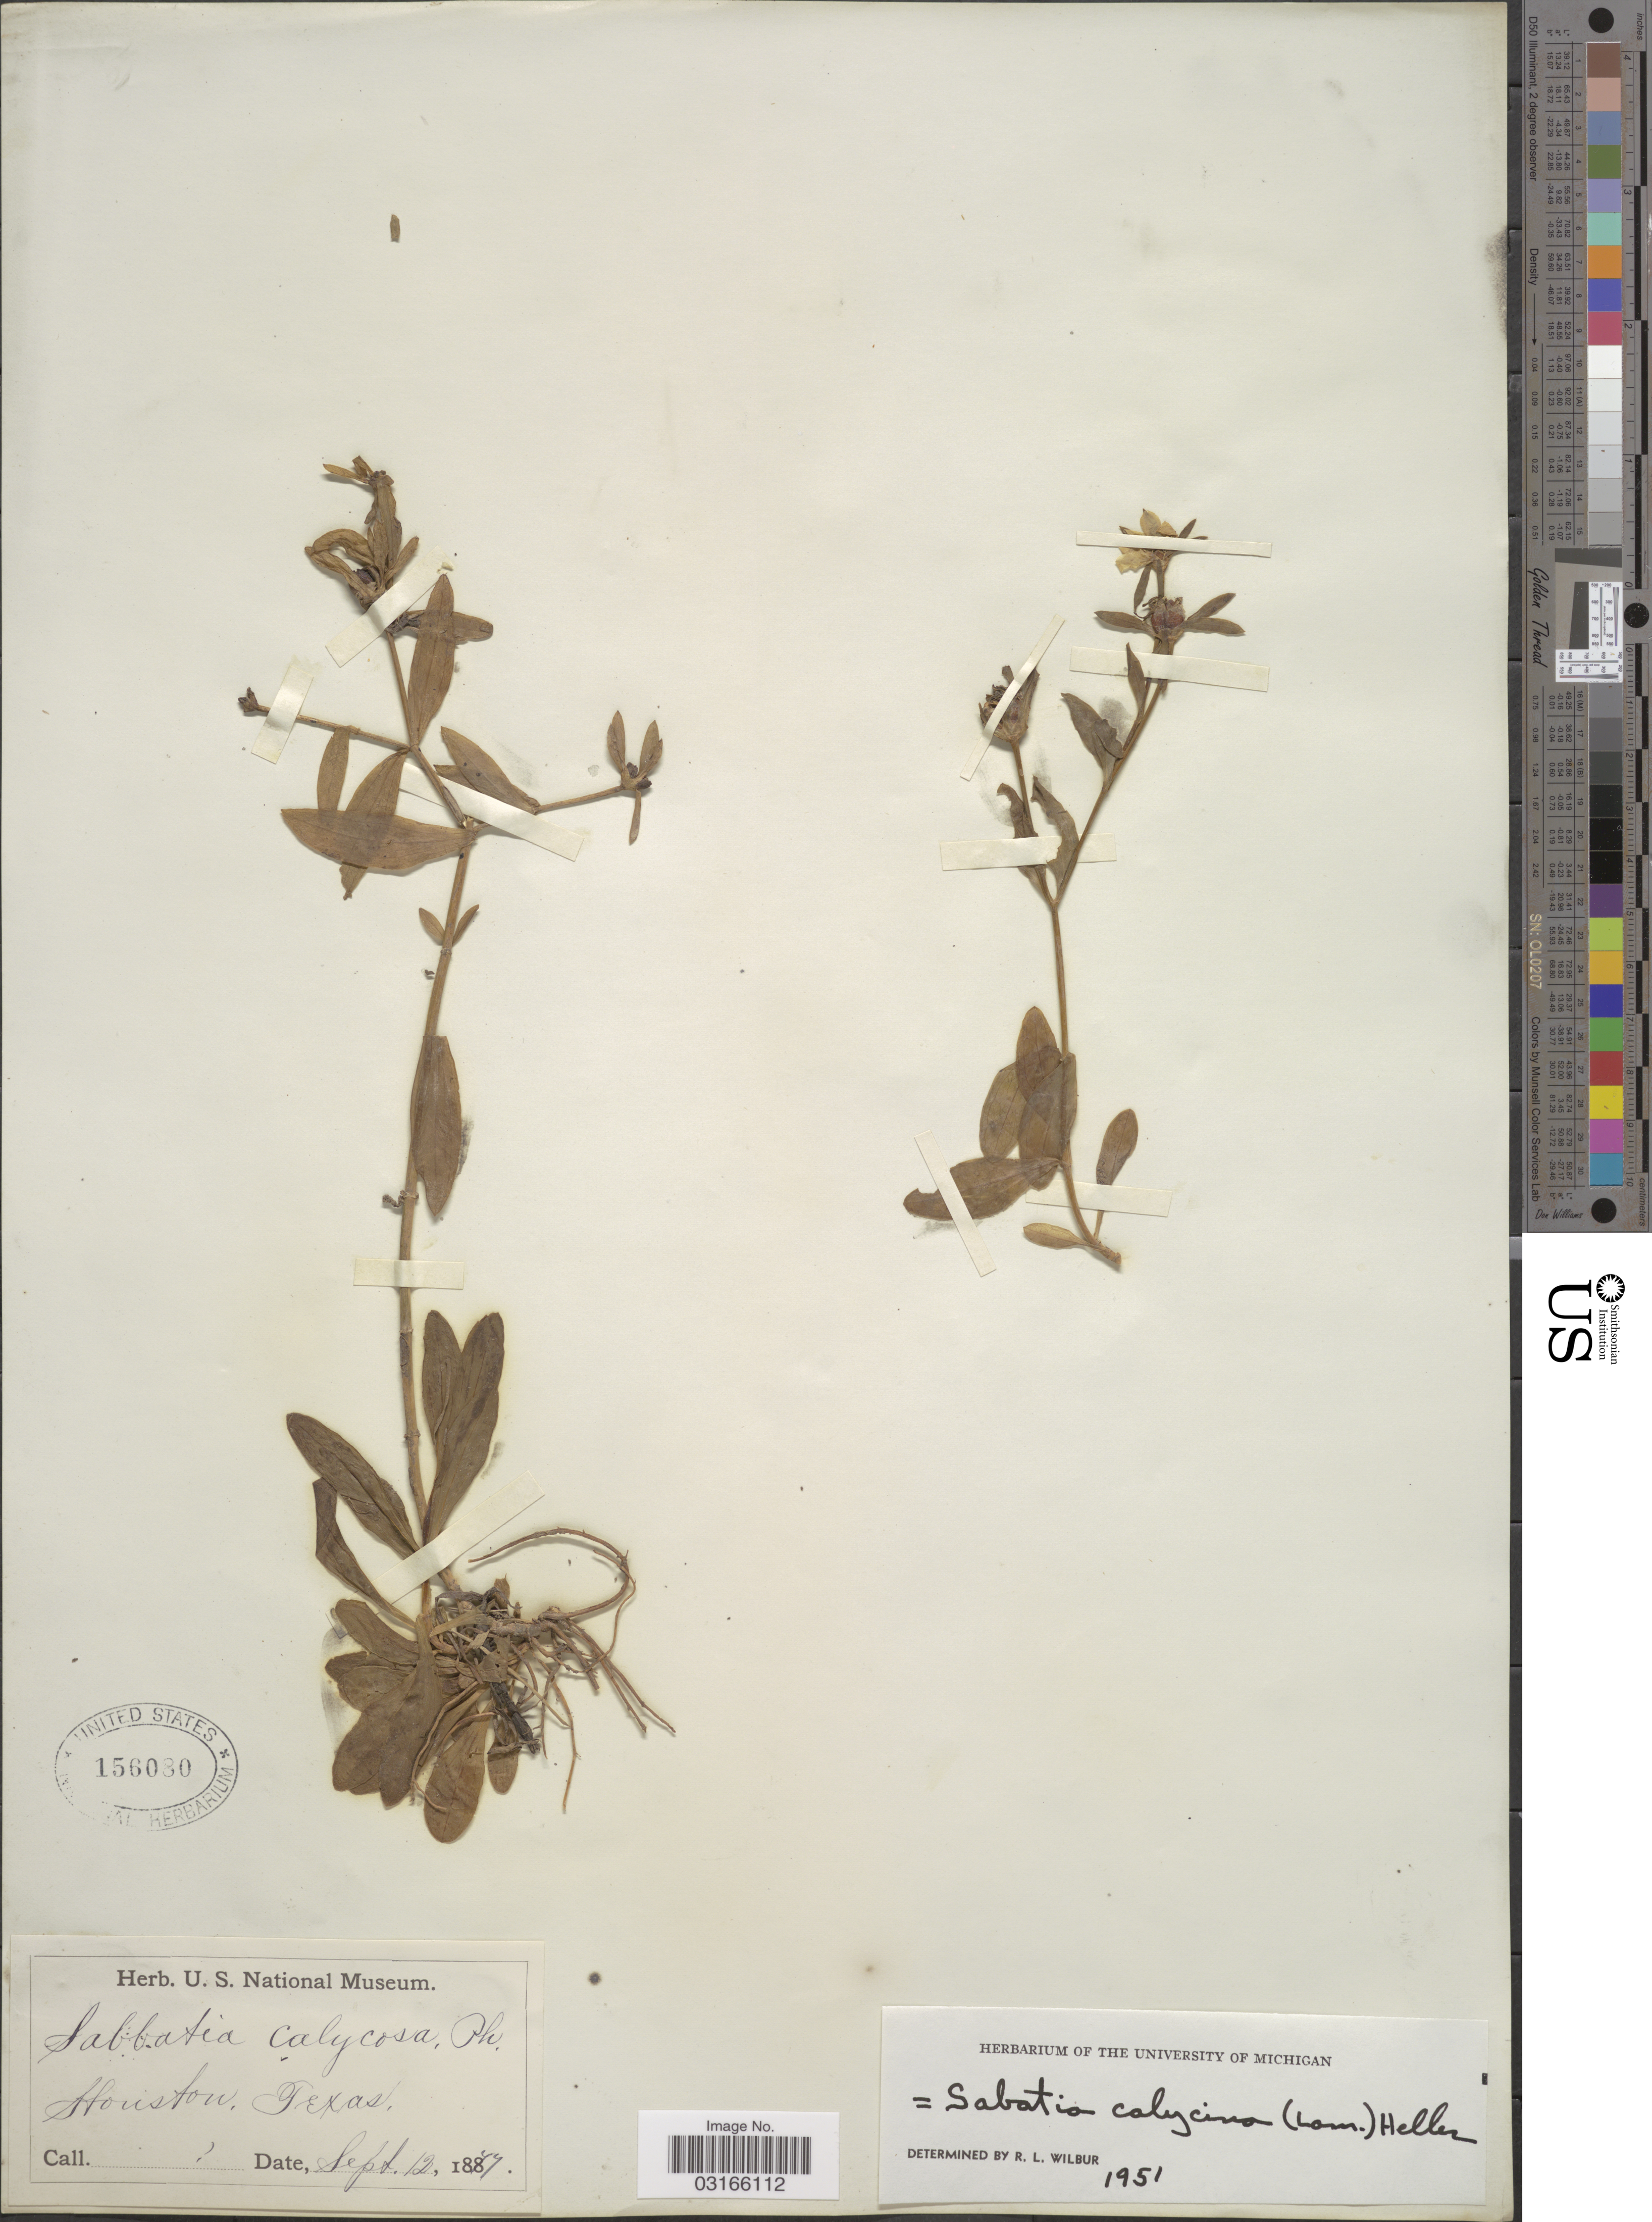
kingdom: Plantae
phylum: Tracheophyta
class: Magnoliopsida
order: Gentianales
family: Gentianaceae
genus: Sabatia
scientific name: Sabatia calycina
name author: (Lam.) A. Heller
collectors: United States National Museum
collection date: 1877-09-12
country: United States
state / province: Texas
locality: Houston.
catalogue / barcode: US 156080